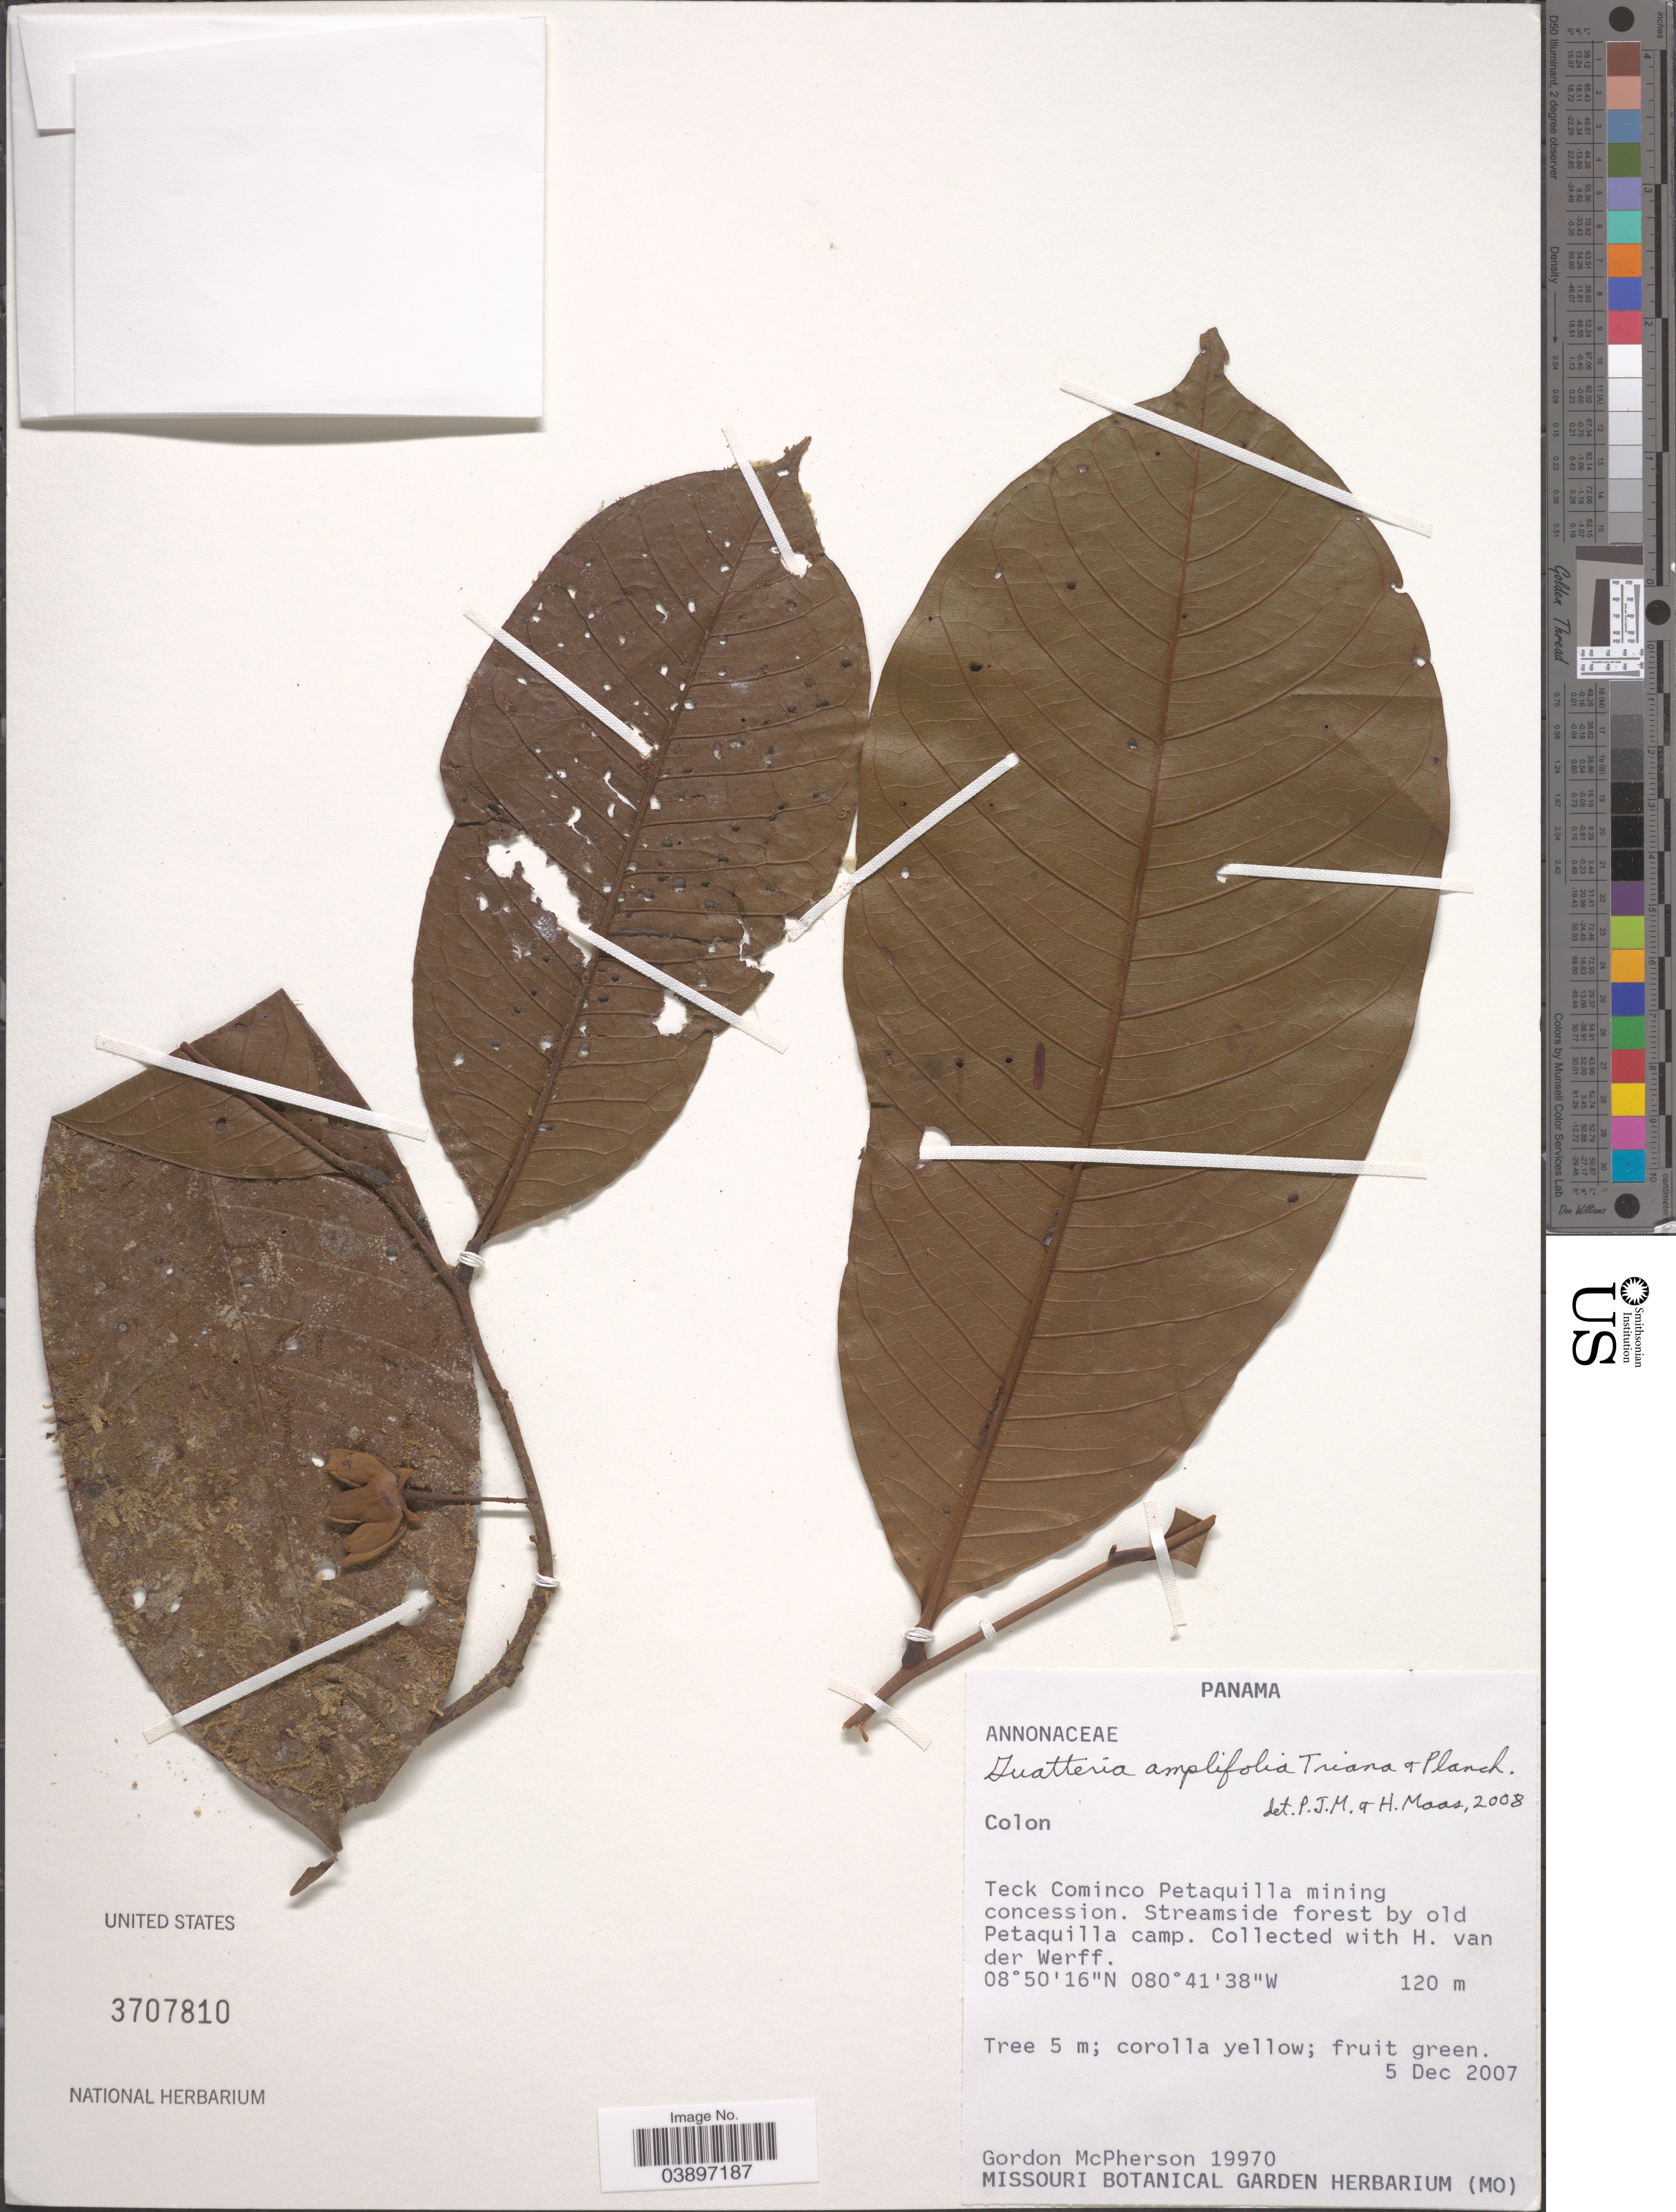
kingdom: Plantae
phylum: Tracheophyta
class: Magnoliopsida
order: Magnoliales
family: Annonaceae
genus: Guatteria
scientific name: Guatteria amplifolia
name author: Triana & Planch.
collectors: G. D. McPherson & H. van der Werff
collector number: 19970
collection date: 2007-12-05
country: Panama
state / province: Colón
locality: Teck Cominco Petaquilla mining concession. Streamside forest by old Petaquilla camp.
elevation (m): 120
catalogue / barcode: US 3707810